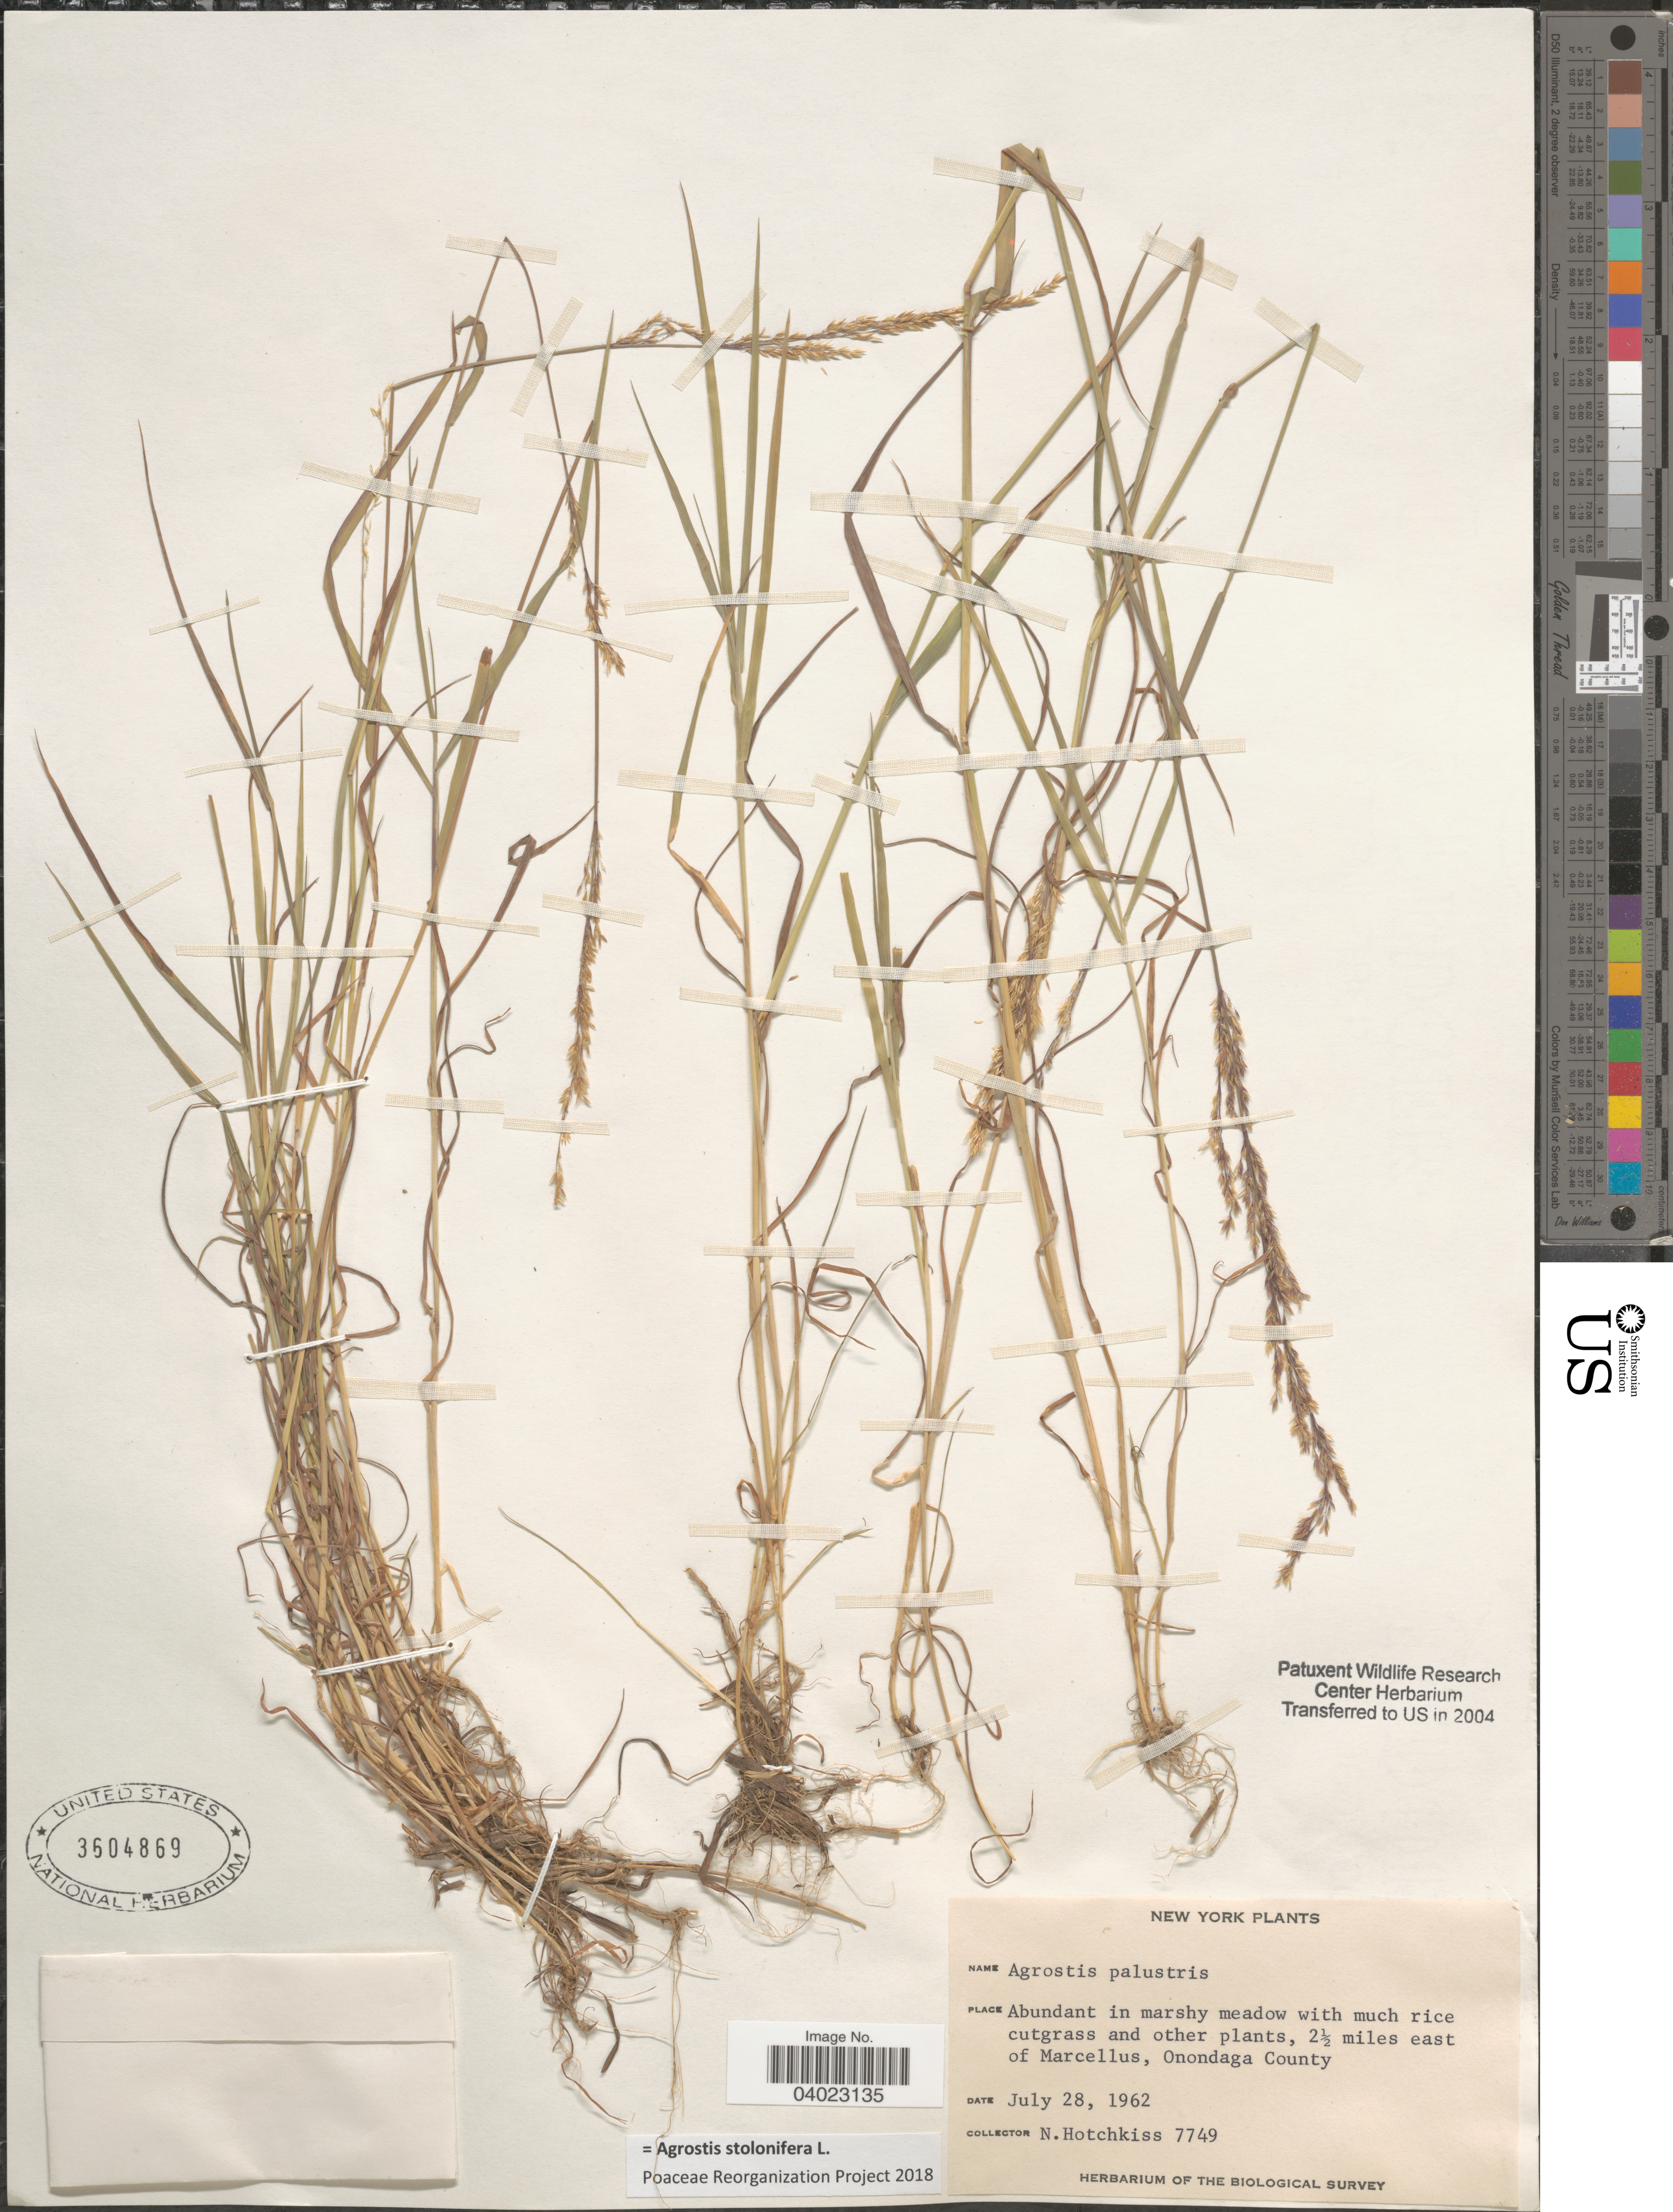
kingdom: Plantae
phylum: Tracheophyta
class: Liliopsida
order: Poales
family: Poaceae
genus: Agrostis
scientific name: Agrostis stolonifera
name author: L.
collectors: N. Hotchkiss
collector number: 7749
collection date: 1962-07-28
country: United States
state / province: New York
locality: In marshy meadow with much rice cutgrass and other plants, 2½ miles east of Marcellus, Onondaga County.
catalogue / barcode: US 3604869